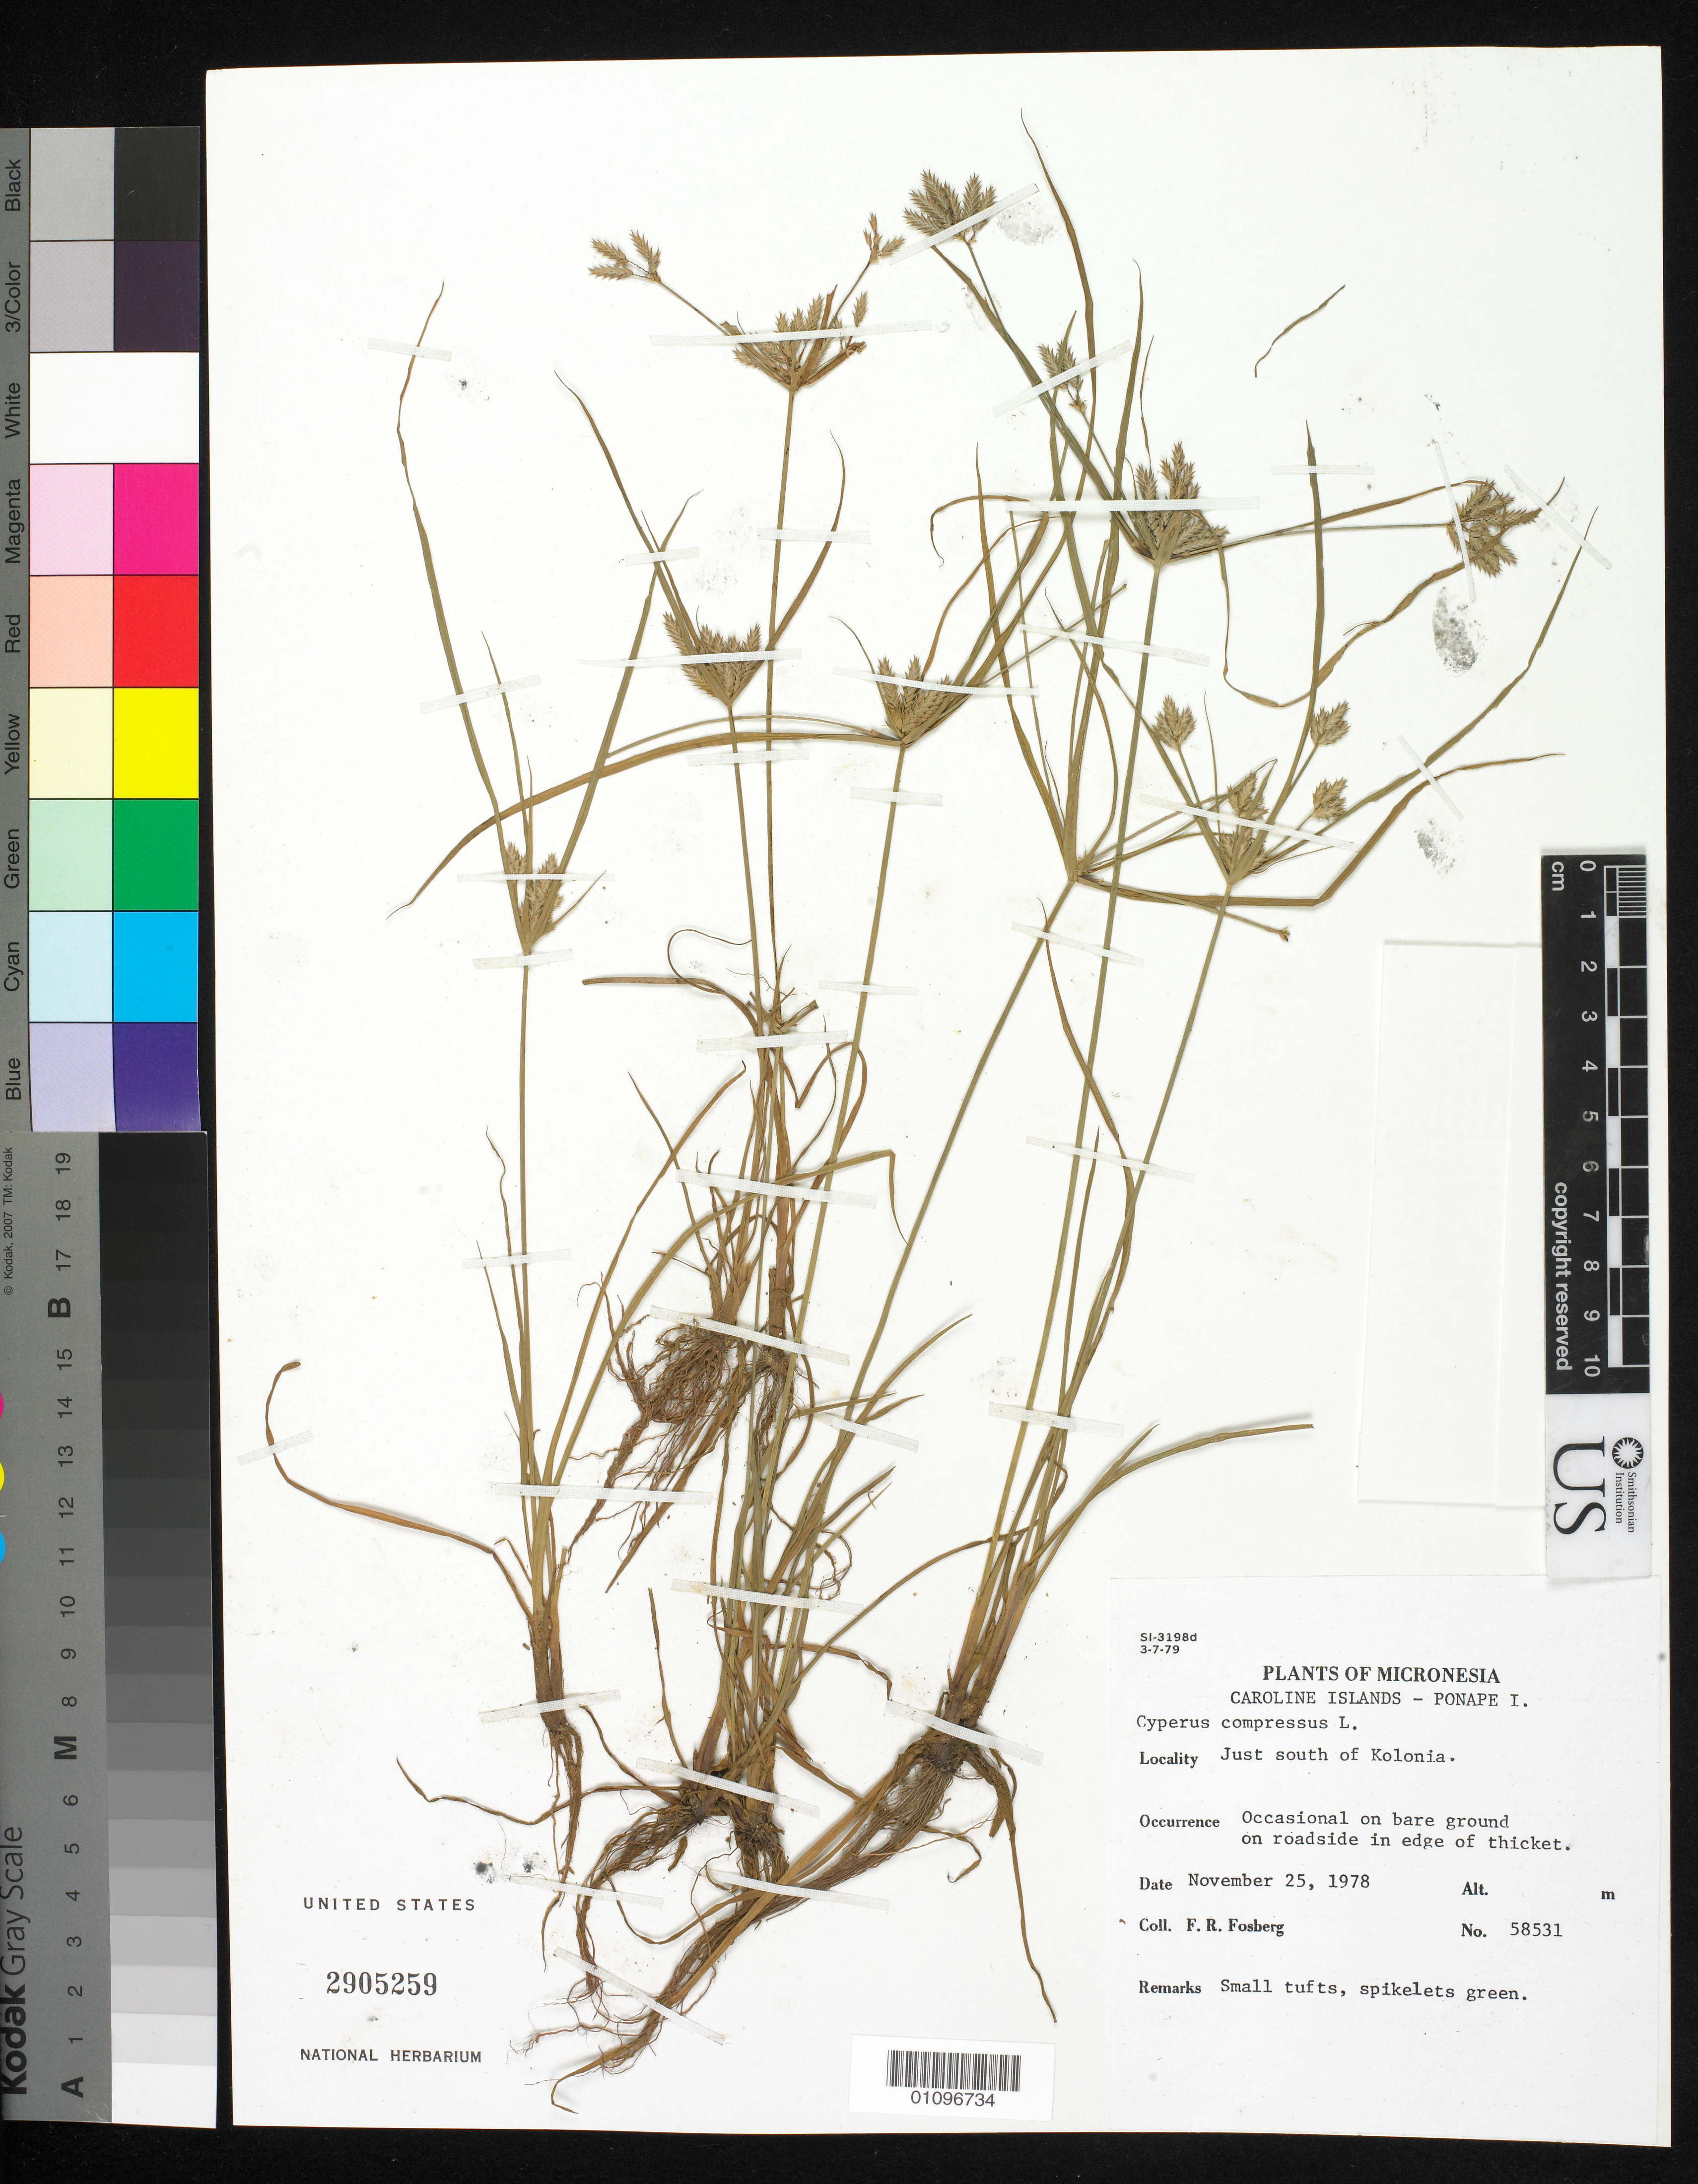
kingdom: Plantae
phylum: Tracheophyta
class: Liliopsida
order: Poales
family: Cyperaceae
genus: Cyperus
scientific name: Cyperus compressus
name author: L.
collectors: F. R. Fosberg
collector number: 58531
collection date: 1978-11-25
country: Micronesia, Federated States of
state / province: Pohnpei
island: Pohnpei [Ponape]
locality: Just S of Kolonia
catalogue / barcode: US 2905259